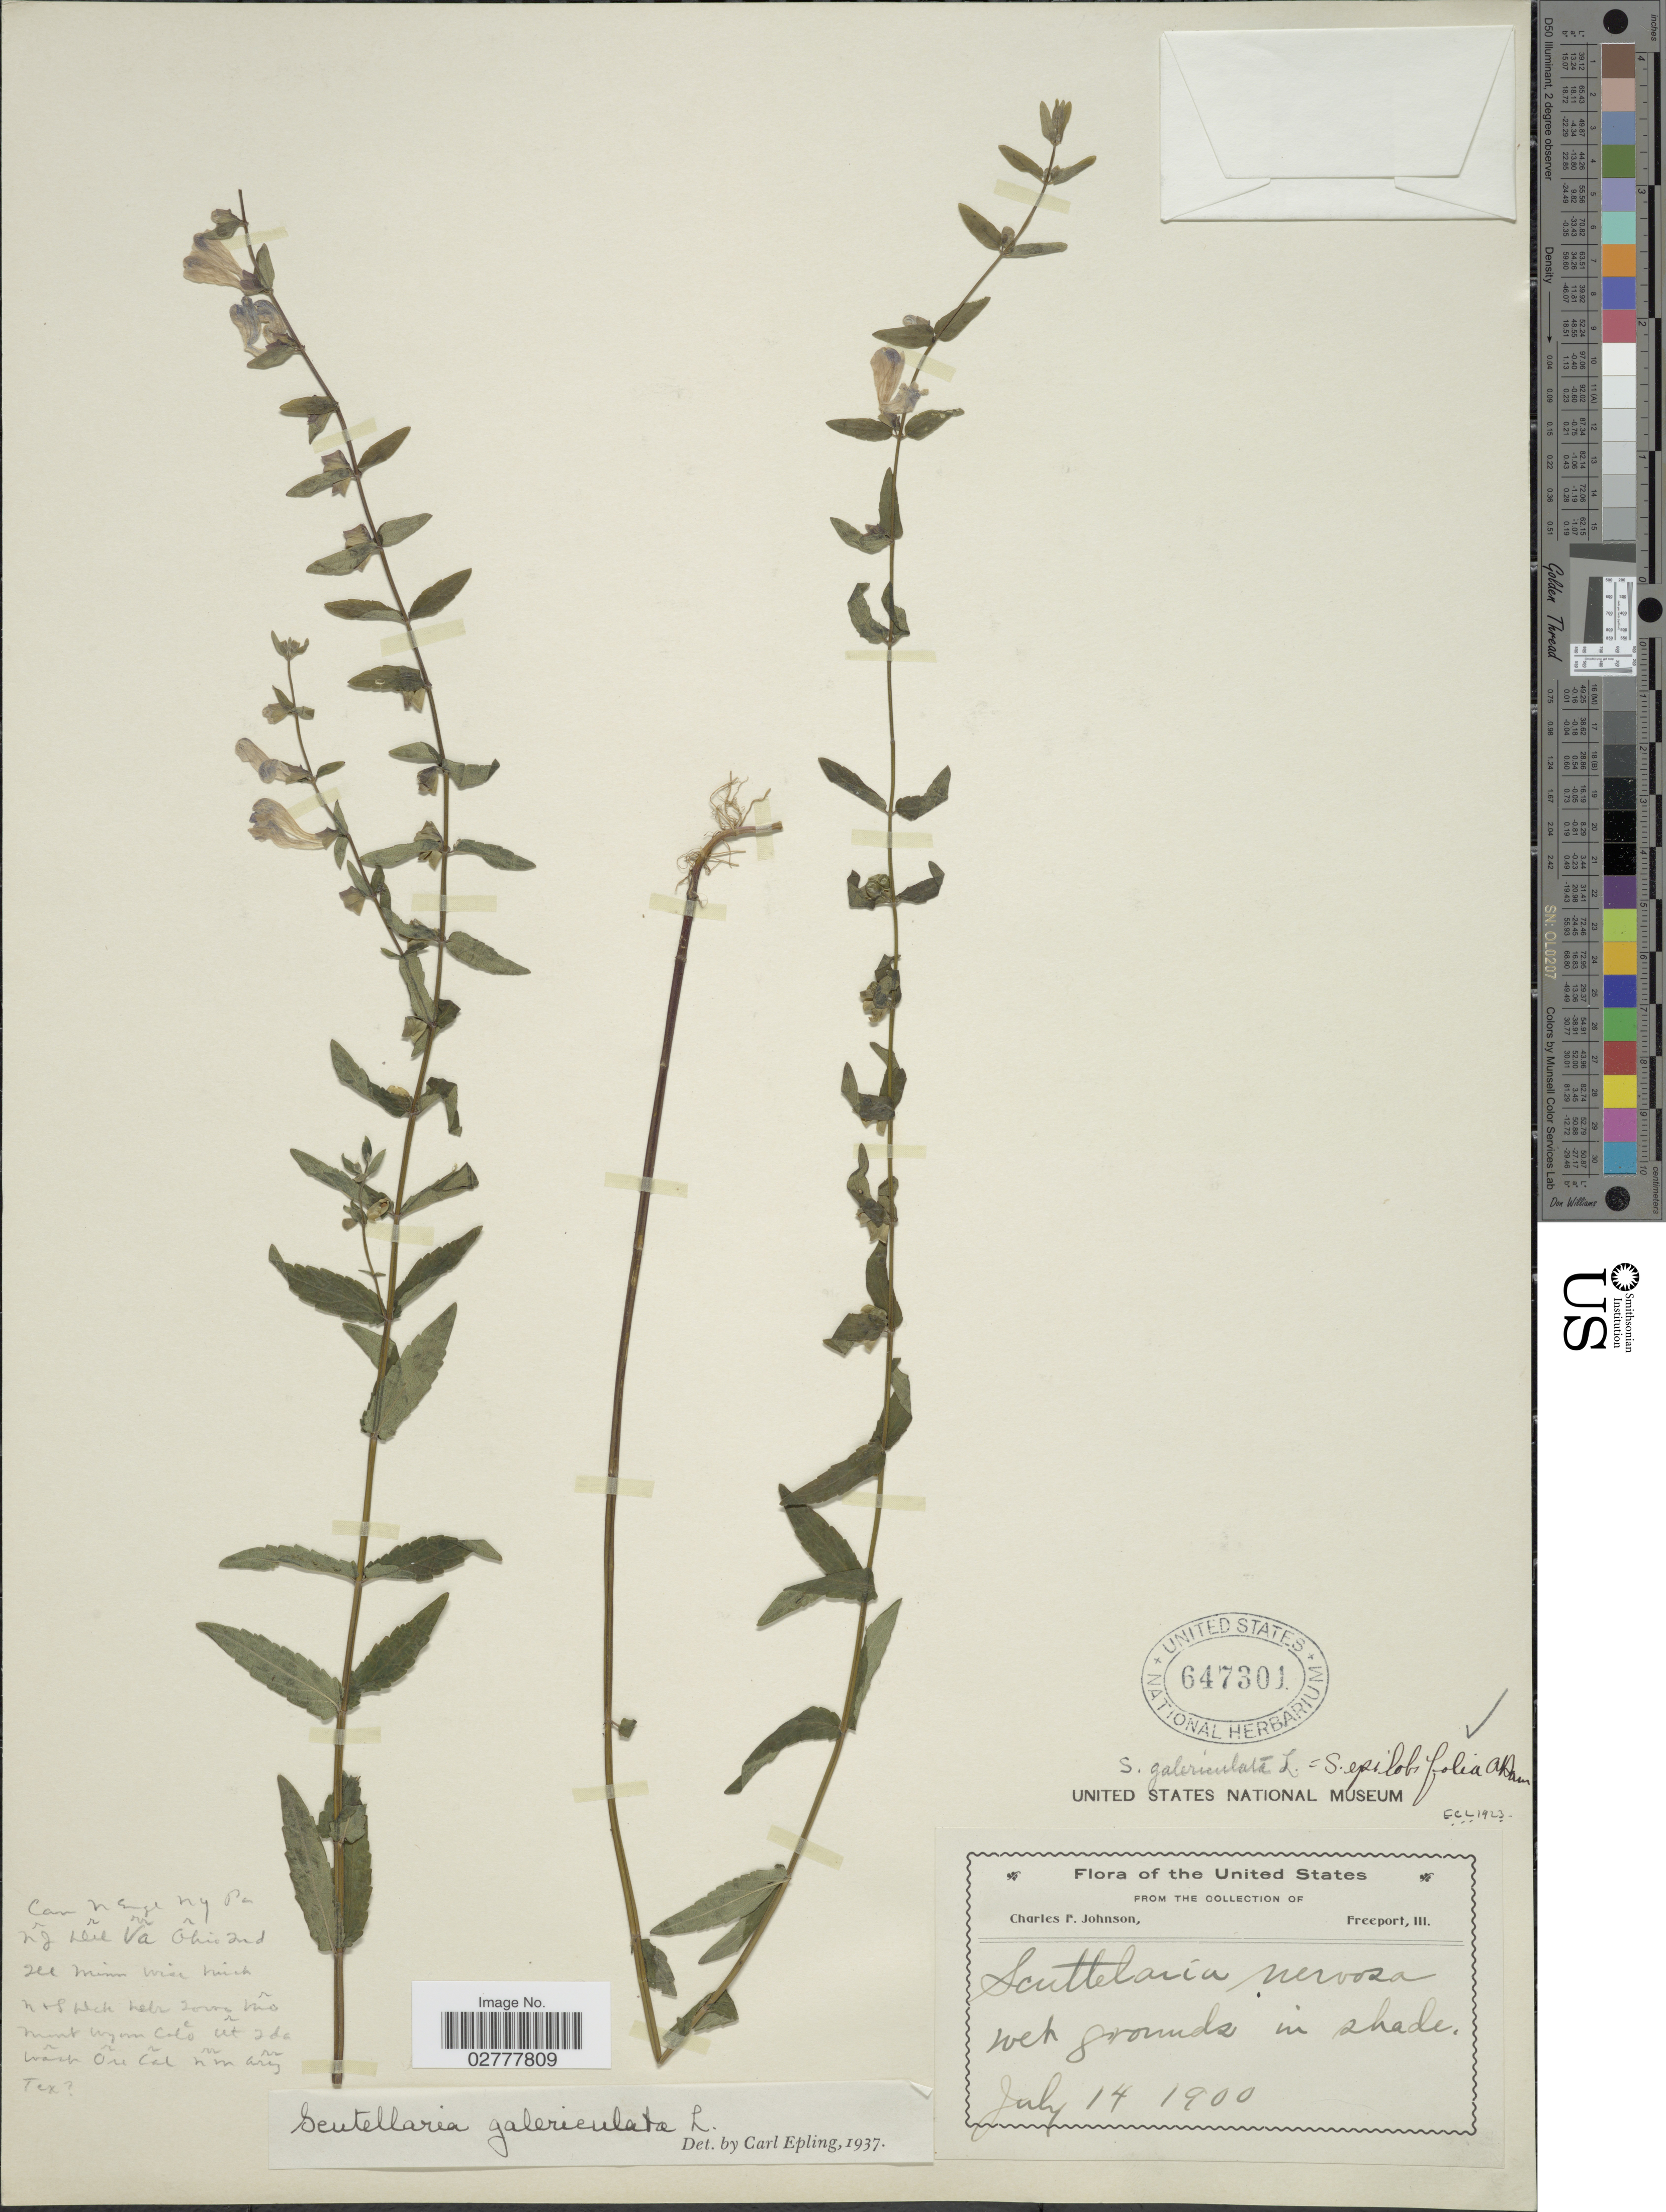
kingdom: Plantae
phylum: Tracheophyta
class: Magnoliopsida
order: Lamiales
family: Lamiaceae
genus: Scutellaria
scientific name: Scutellaria galericulata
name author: L.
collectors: C. F. Johnson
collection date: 1900-07-14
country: United States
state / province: Illinois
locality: Freeport. Wet grounds in shade.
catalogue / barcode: US 647301